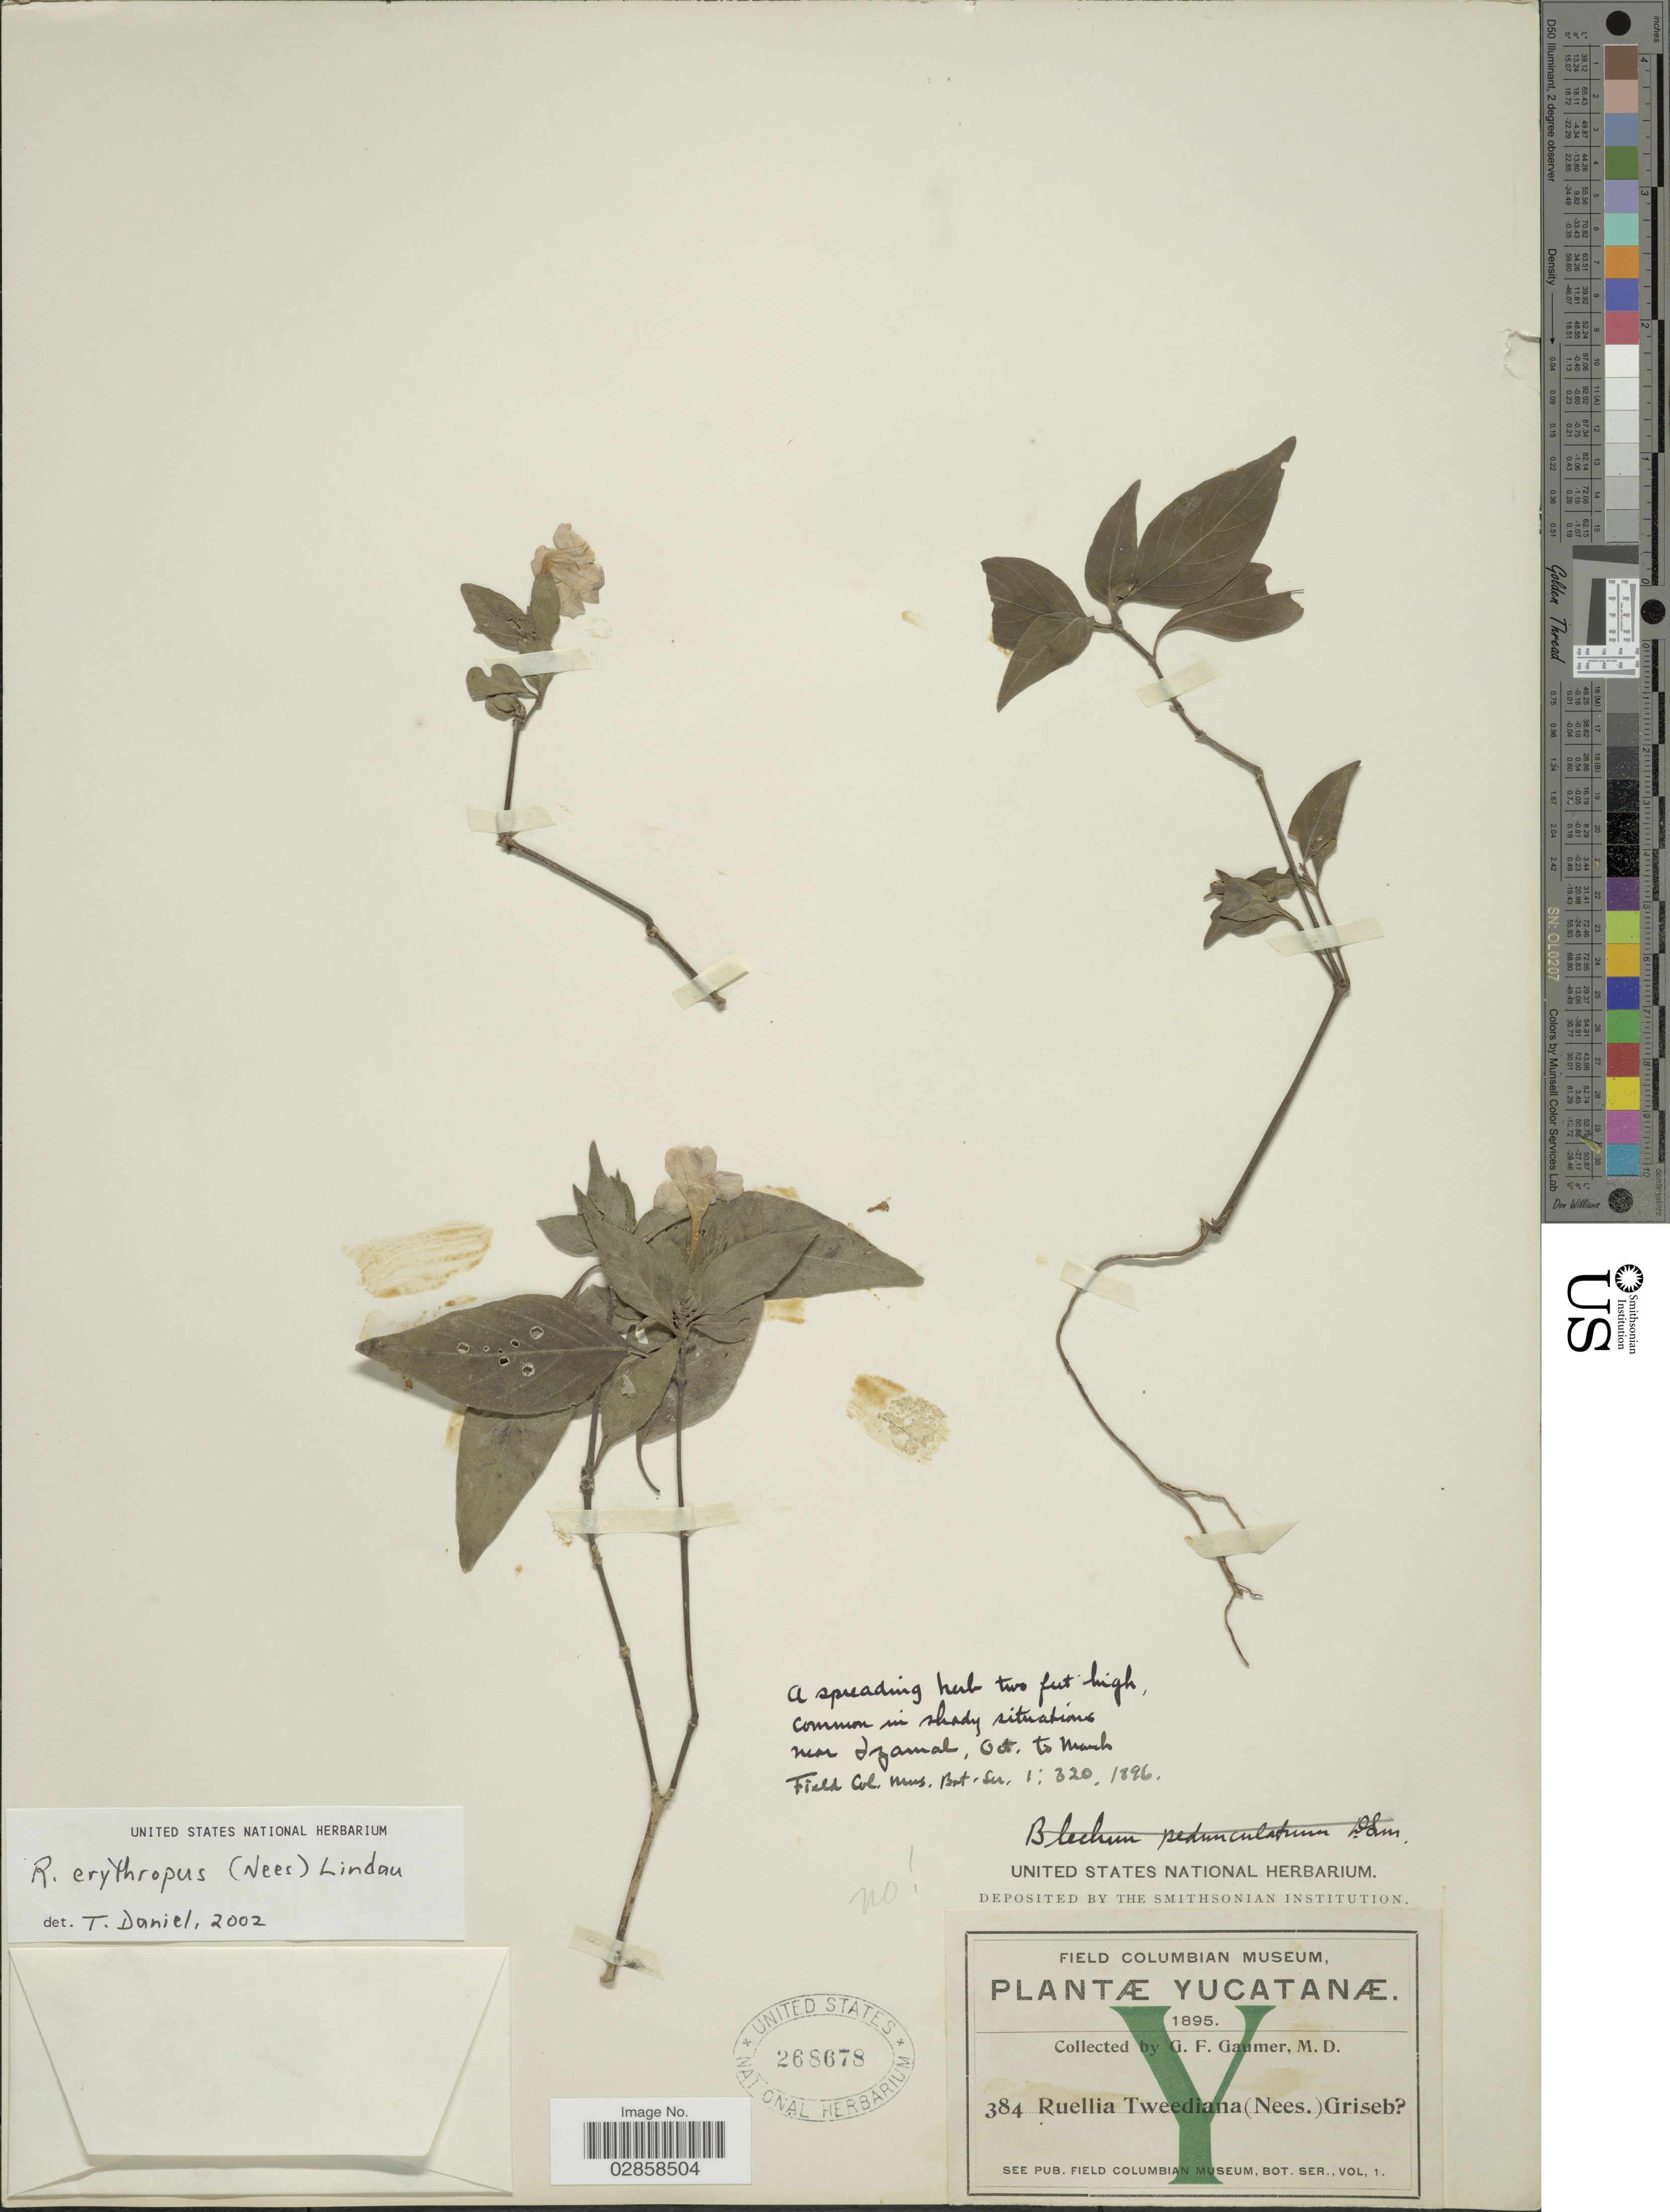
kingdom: Plantae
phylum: Tracheophyta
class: Magnoliopsida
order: Lamiales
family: Acanthaceae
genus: Ruellia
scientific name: Ruellia erythropus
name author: (Nees) Lindau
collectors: G. F. Gaumer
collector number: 384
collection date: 1895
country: Mexico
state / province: Yucatán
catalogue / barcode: US 26878